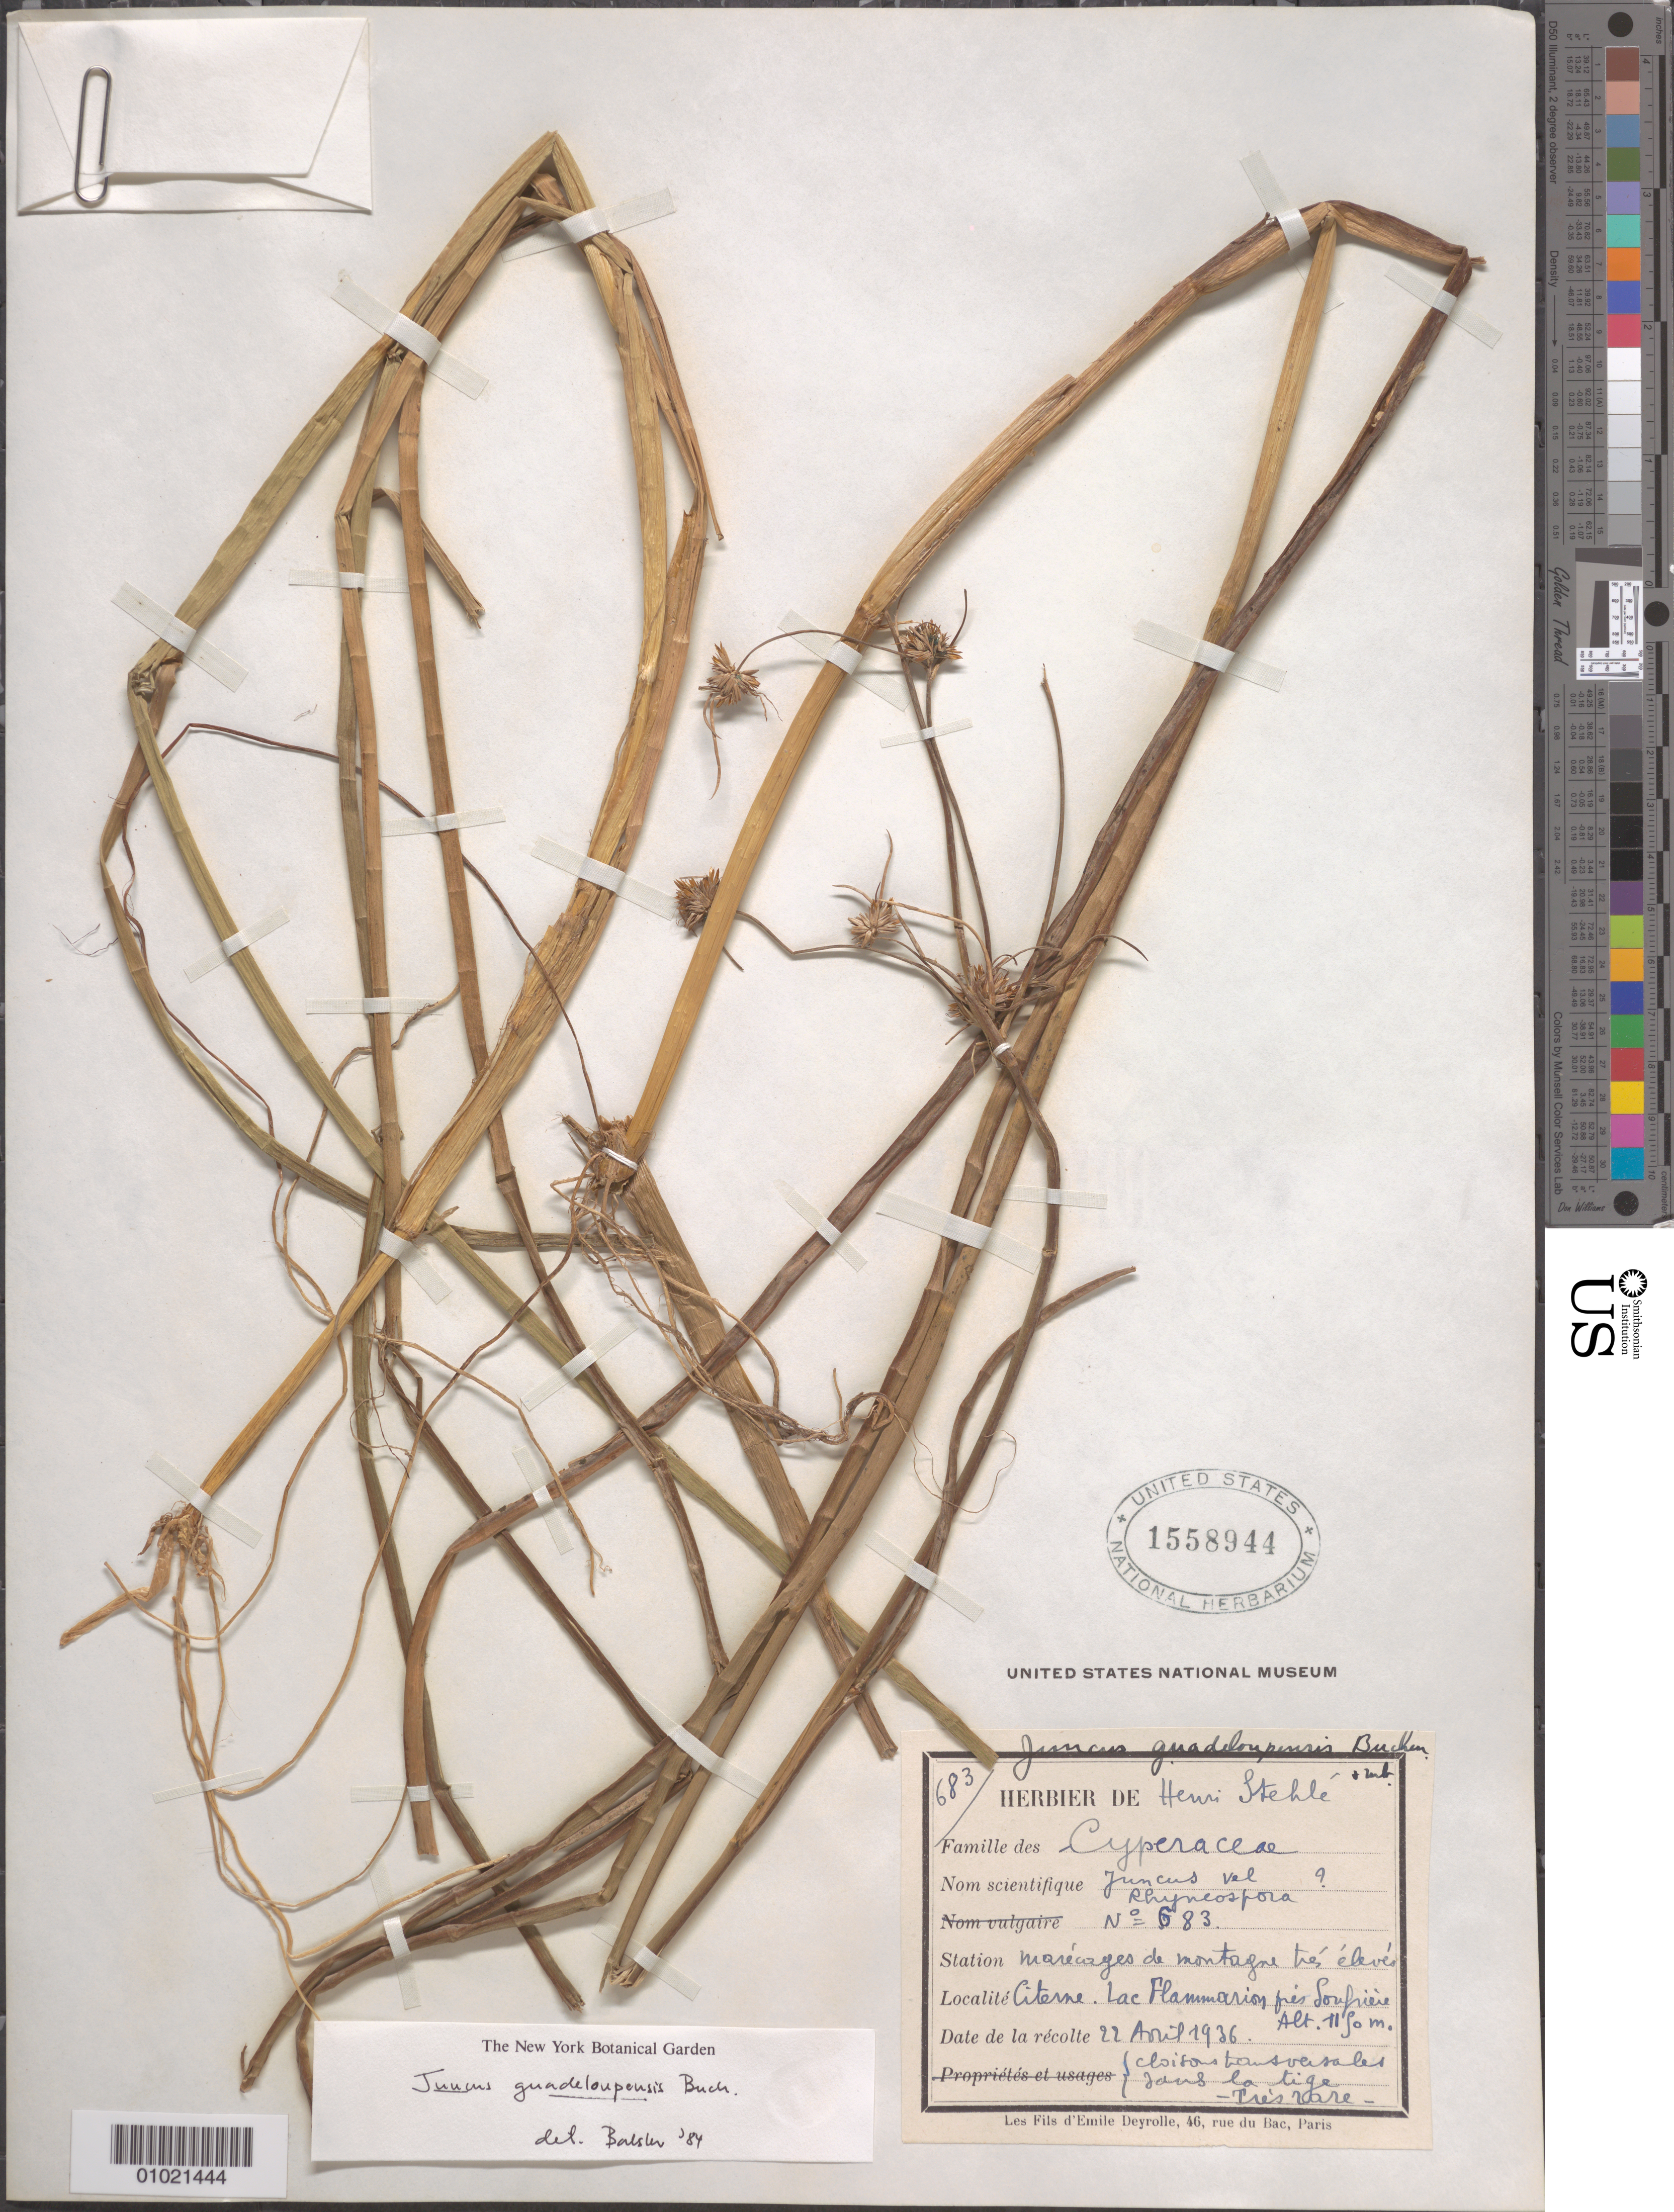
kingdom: Plantae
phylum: Tracheophyta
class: Liliopsida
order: Poales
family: Juncaceae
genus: Juncus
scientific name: Juncus guadeloupensis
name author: Buchenau & Urb. in Urb.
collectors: H. Stehlé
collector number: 683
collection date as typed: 22 Apr 1936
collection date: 1936-04-22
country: Guadeloupe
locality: marewges de montagene tres eleves. Citerne. Lac Flammarion fres Soufriere.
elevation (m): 1190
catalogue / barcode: US 1558944